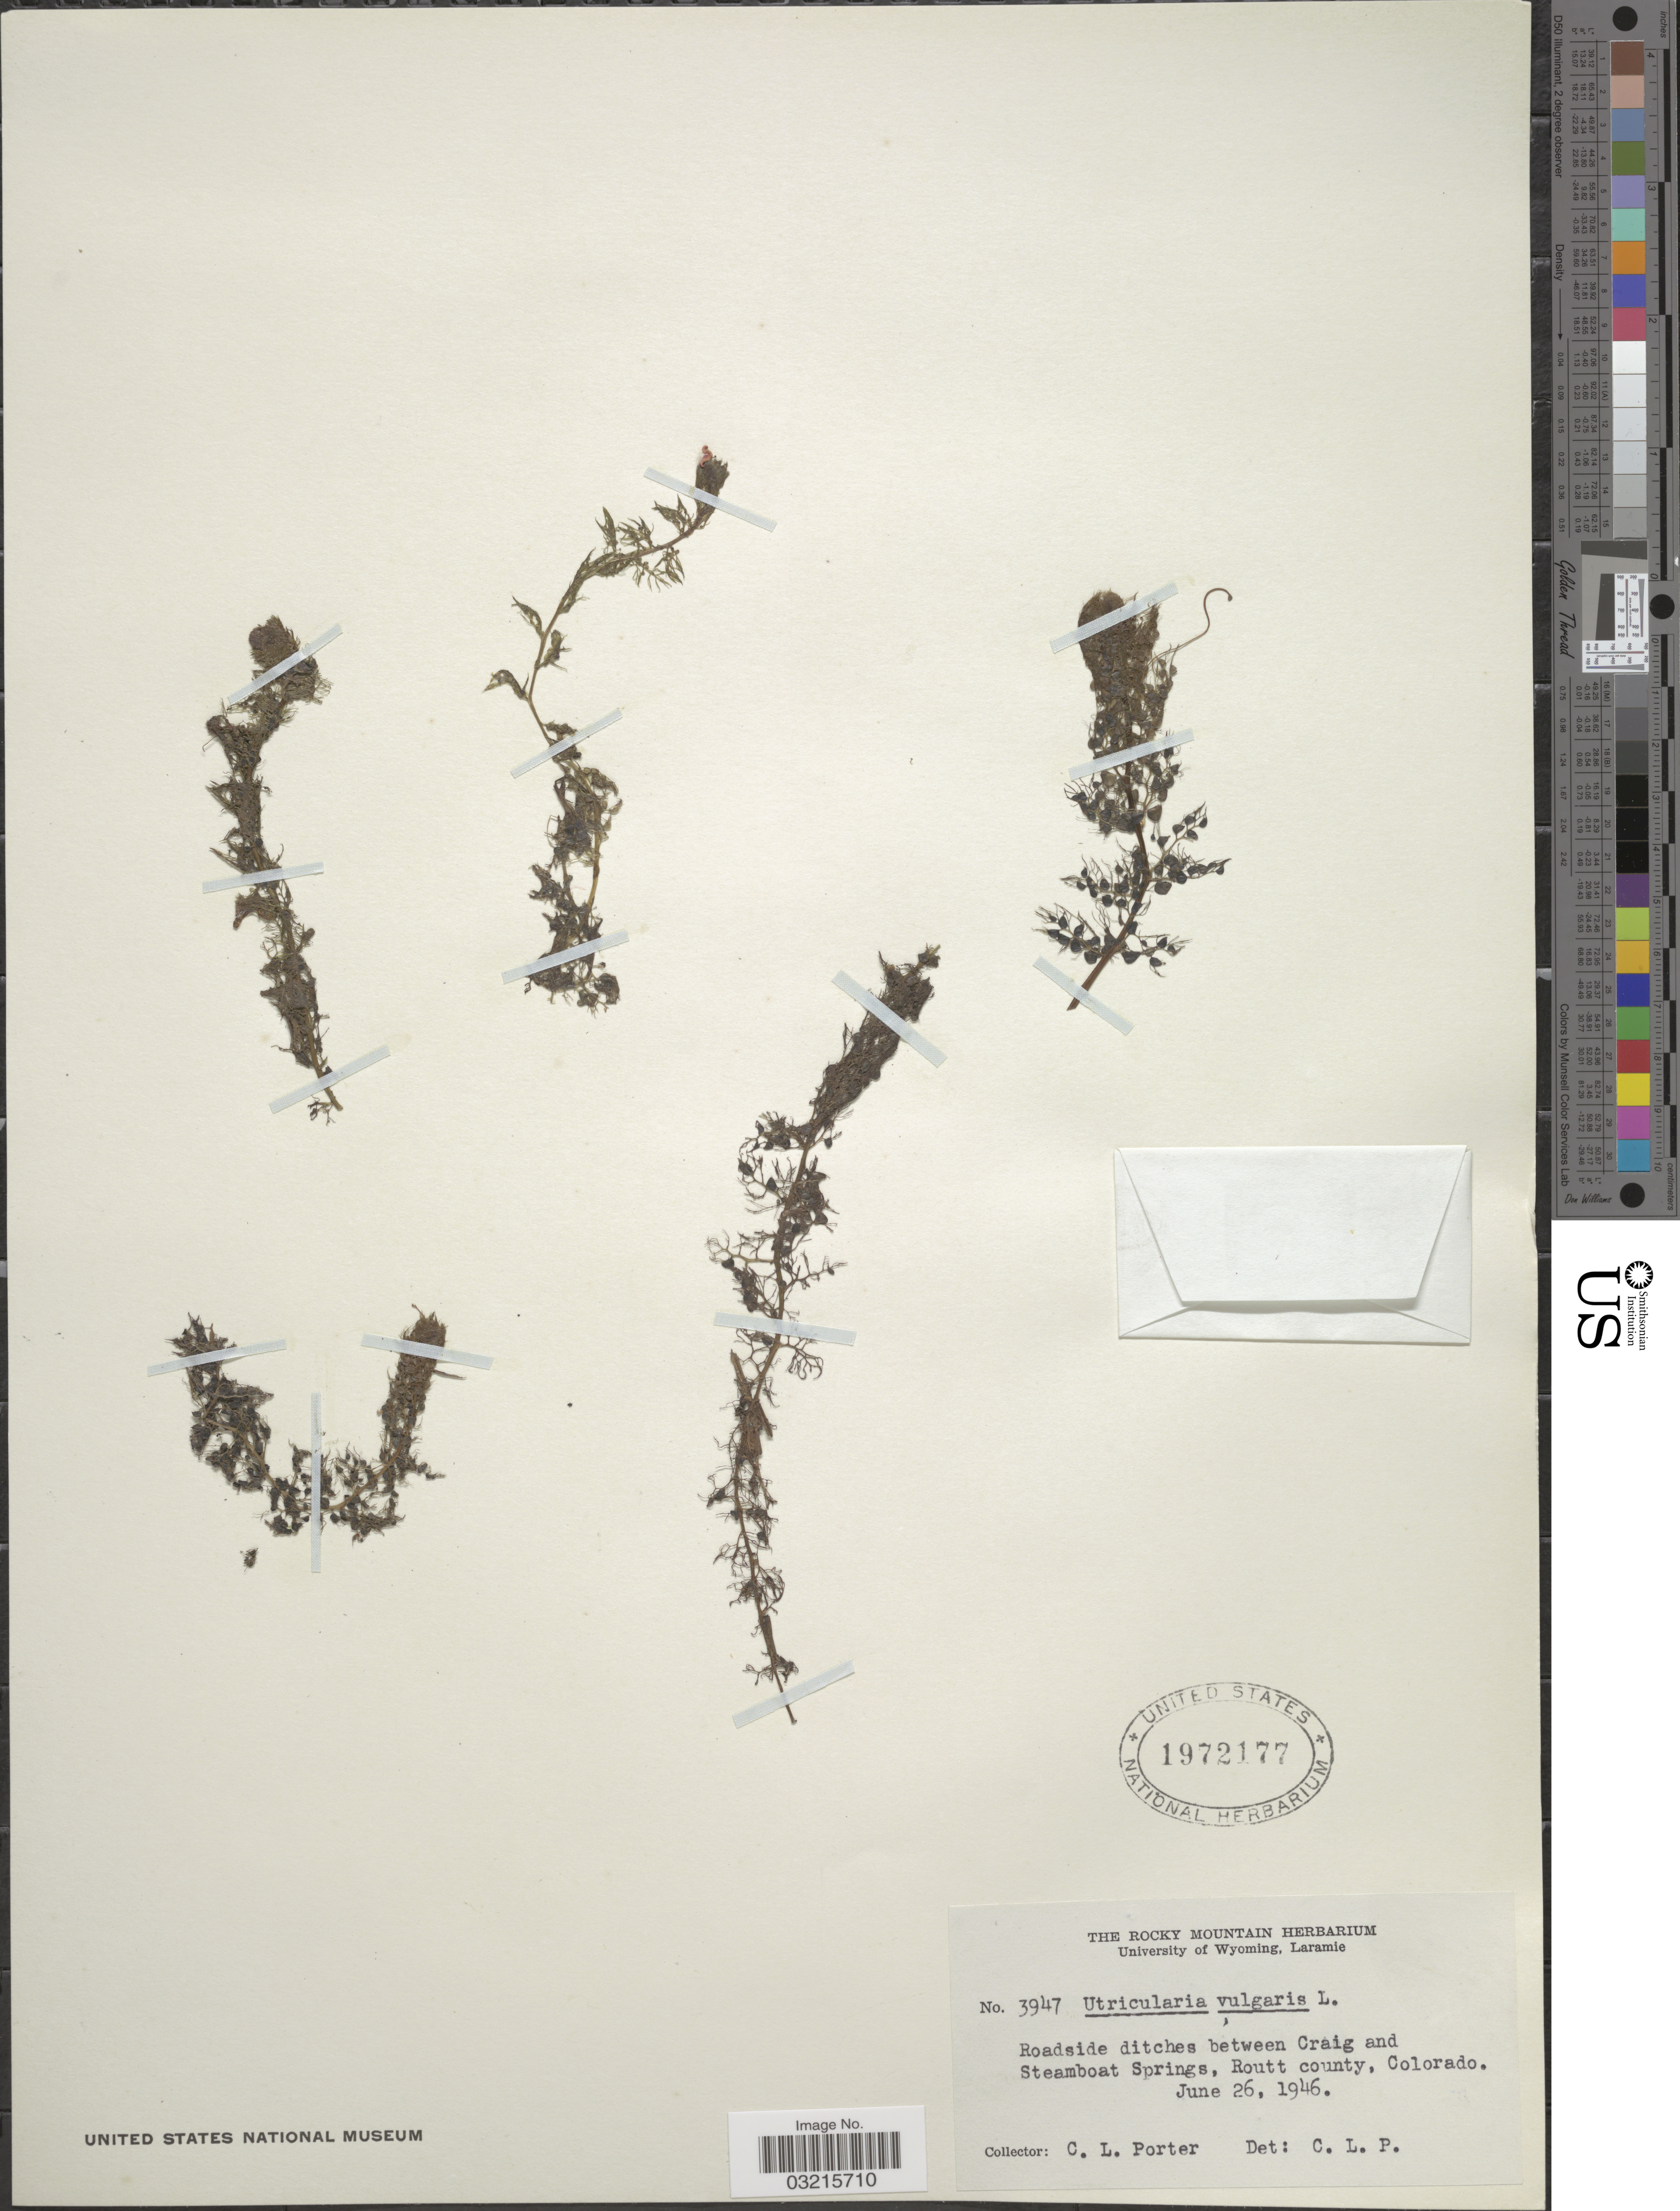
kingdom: Plantae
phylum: Tracheophyta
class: Magnoliopsida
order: Lamiales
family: Lentibulariaceae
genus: Utricularia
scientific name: Utricularia vulgaris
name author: L.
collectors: C. L. Porter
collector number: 3947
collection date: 1946-06-26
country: United States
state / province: Colorado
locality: Roadside ditches between Craig and Steamboat Springs, Routt County.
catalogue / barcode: US 1972177